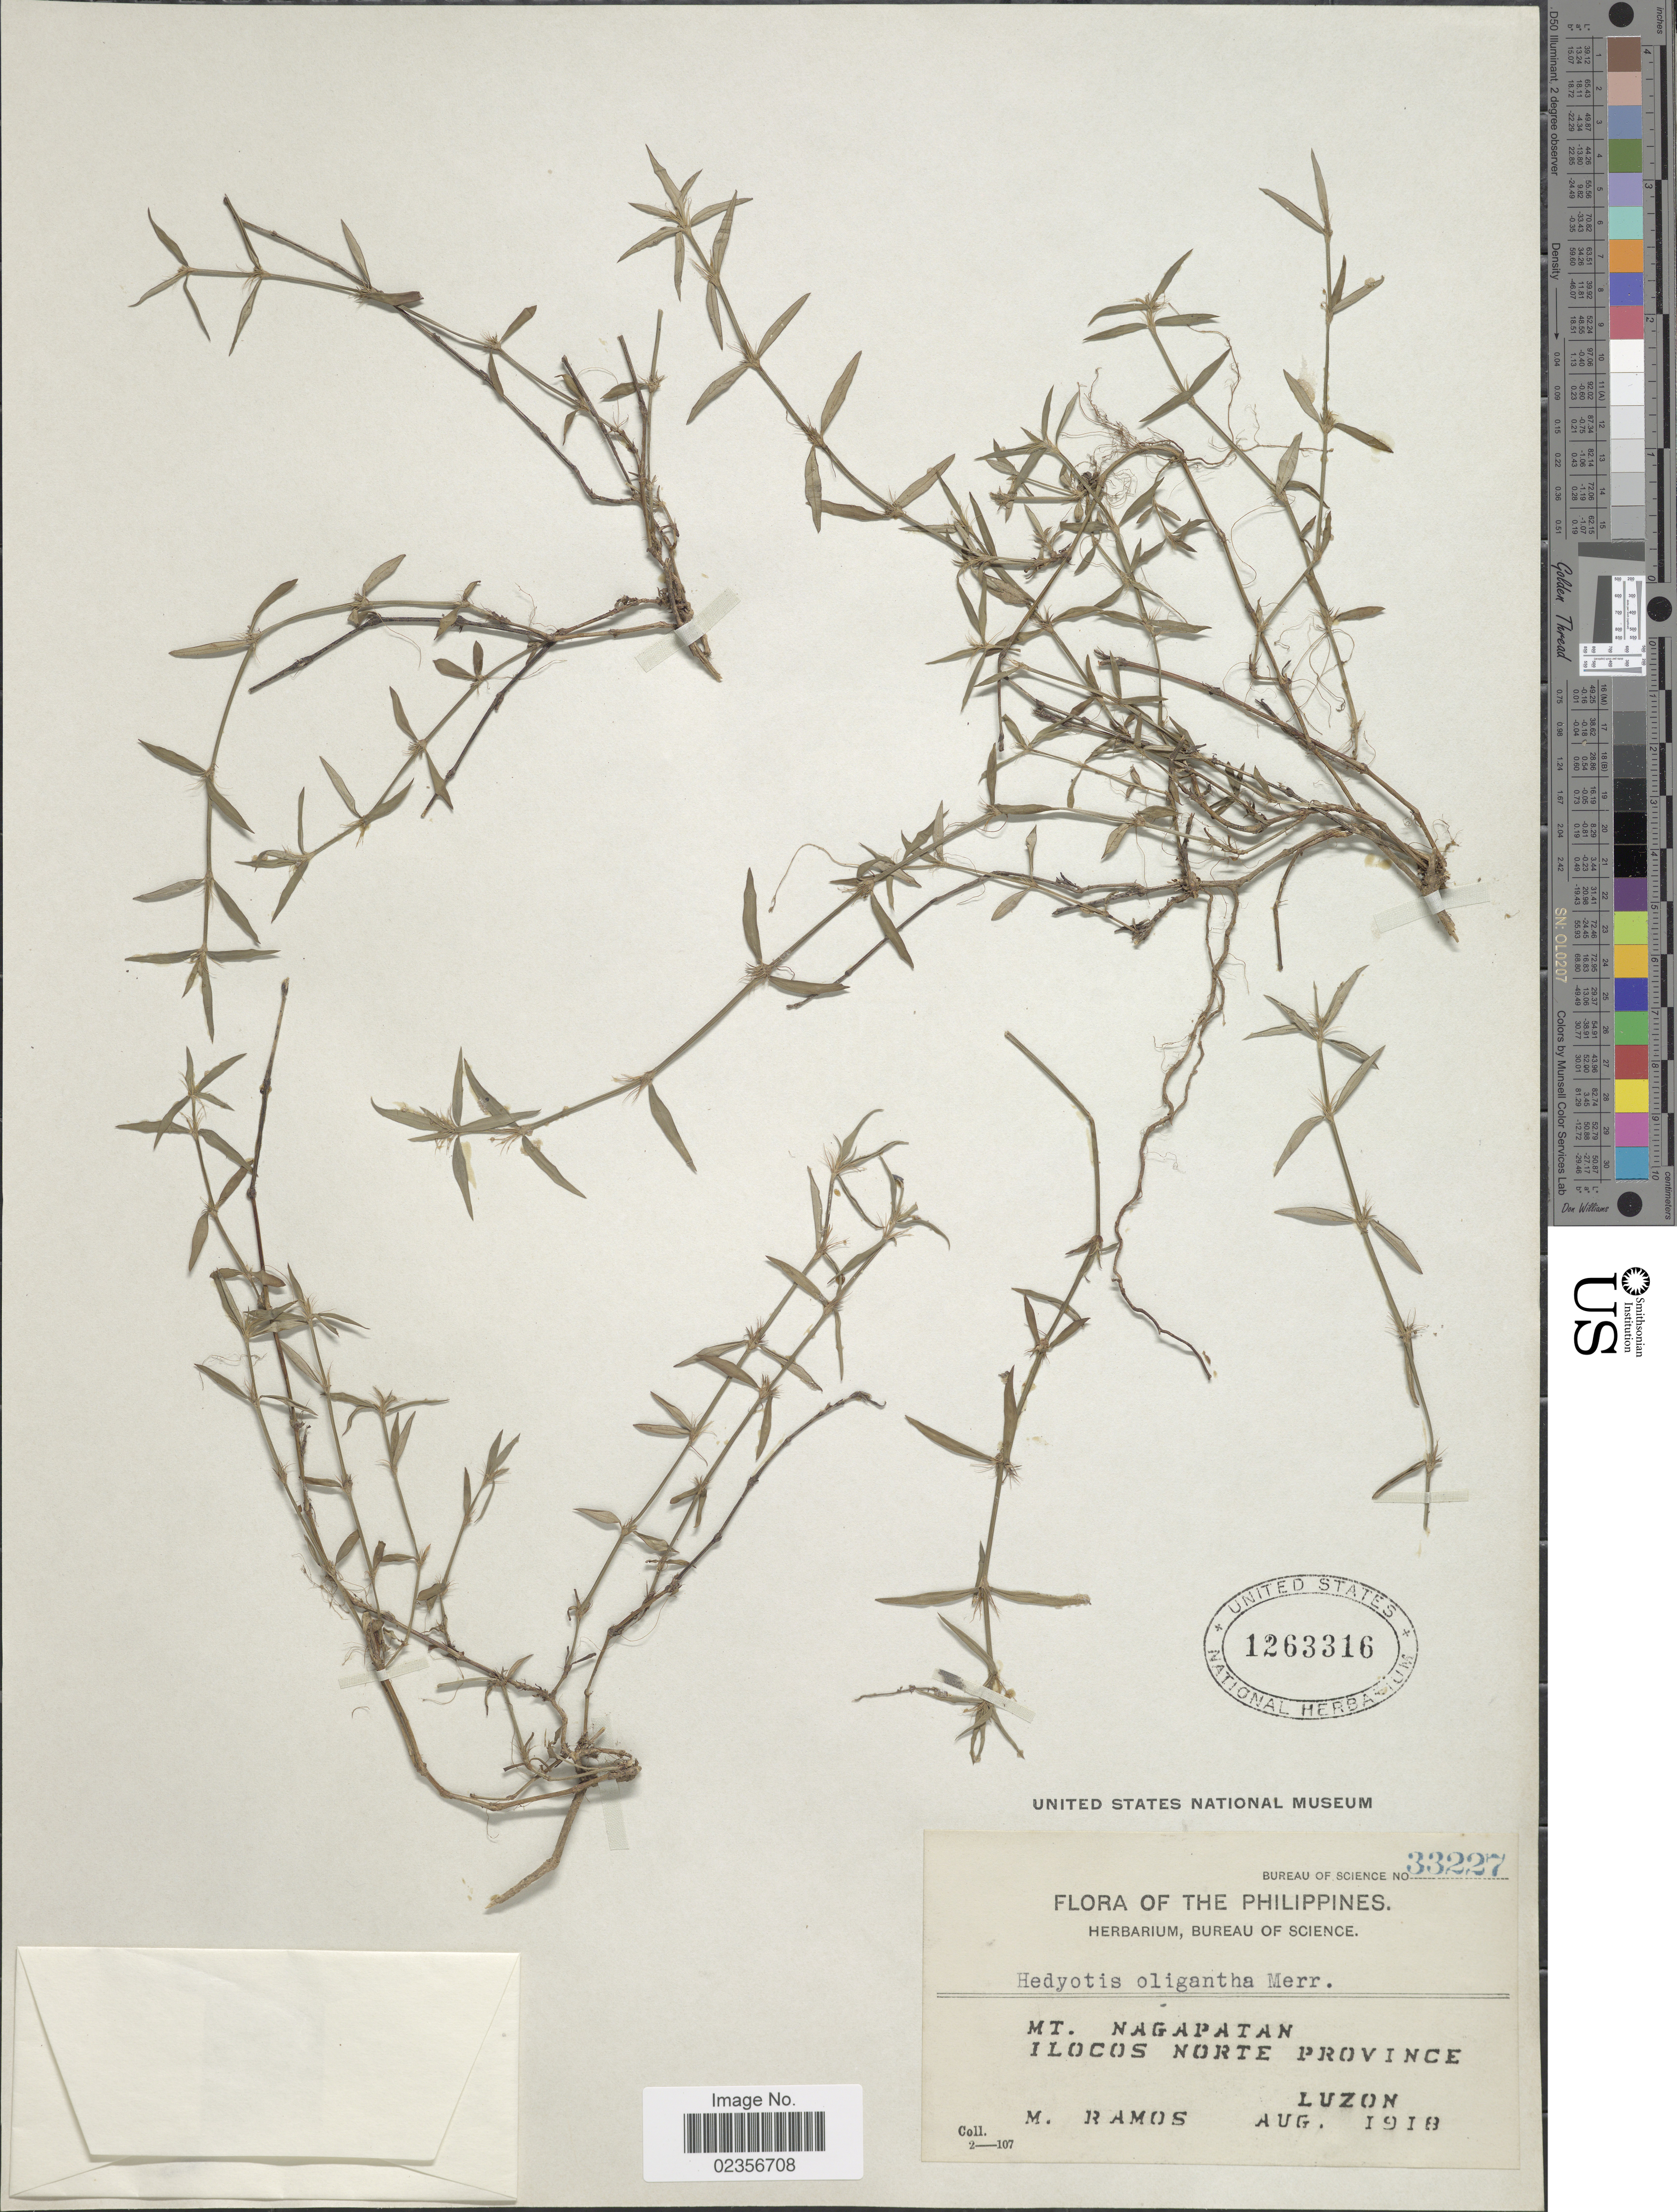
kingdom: Plantae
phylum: Tracheophyta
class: Magnoliopsida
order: Gentianales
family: Rubiaceae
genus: Hedyotis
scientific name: Hedyotis oligantha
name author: Merr.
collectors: M. Ramos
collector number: Bureau of Science 33227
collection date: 1918-08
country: Philippines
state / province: Ilocos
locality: Mt. Nagapatan Ilocos Norte Province Luzon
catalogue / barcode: US 1263316